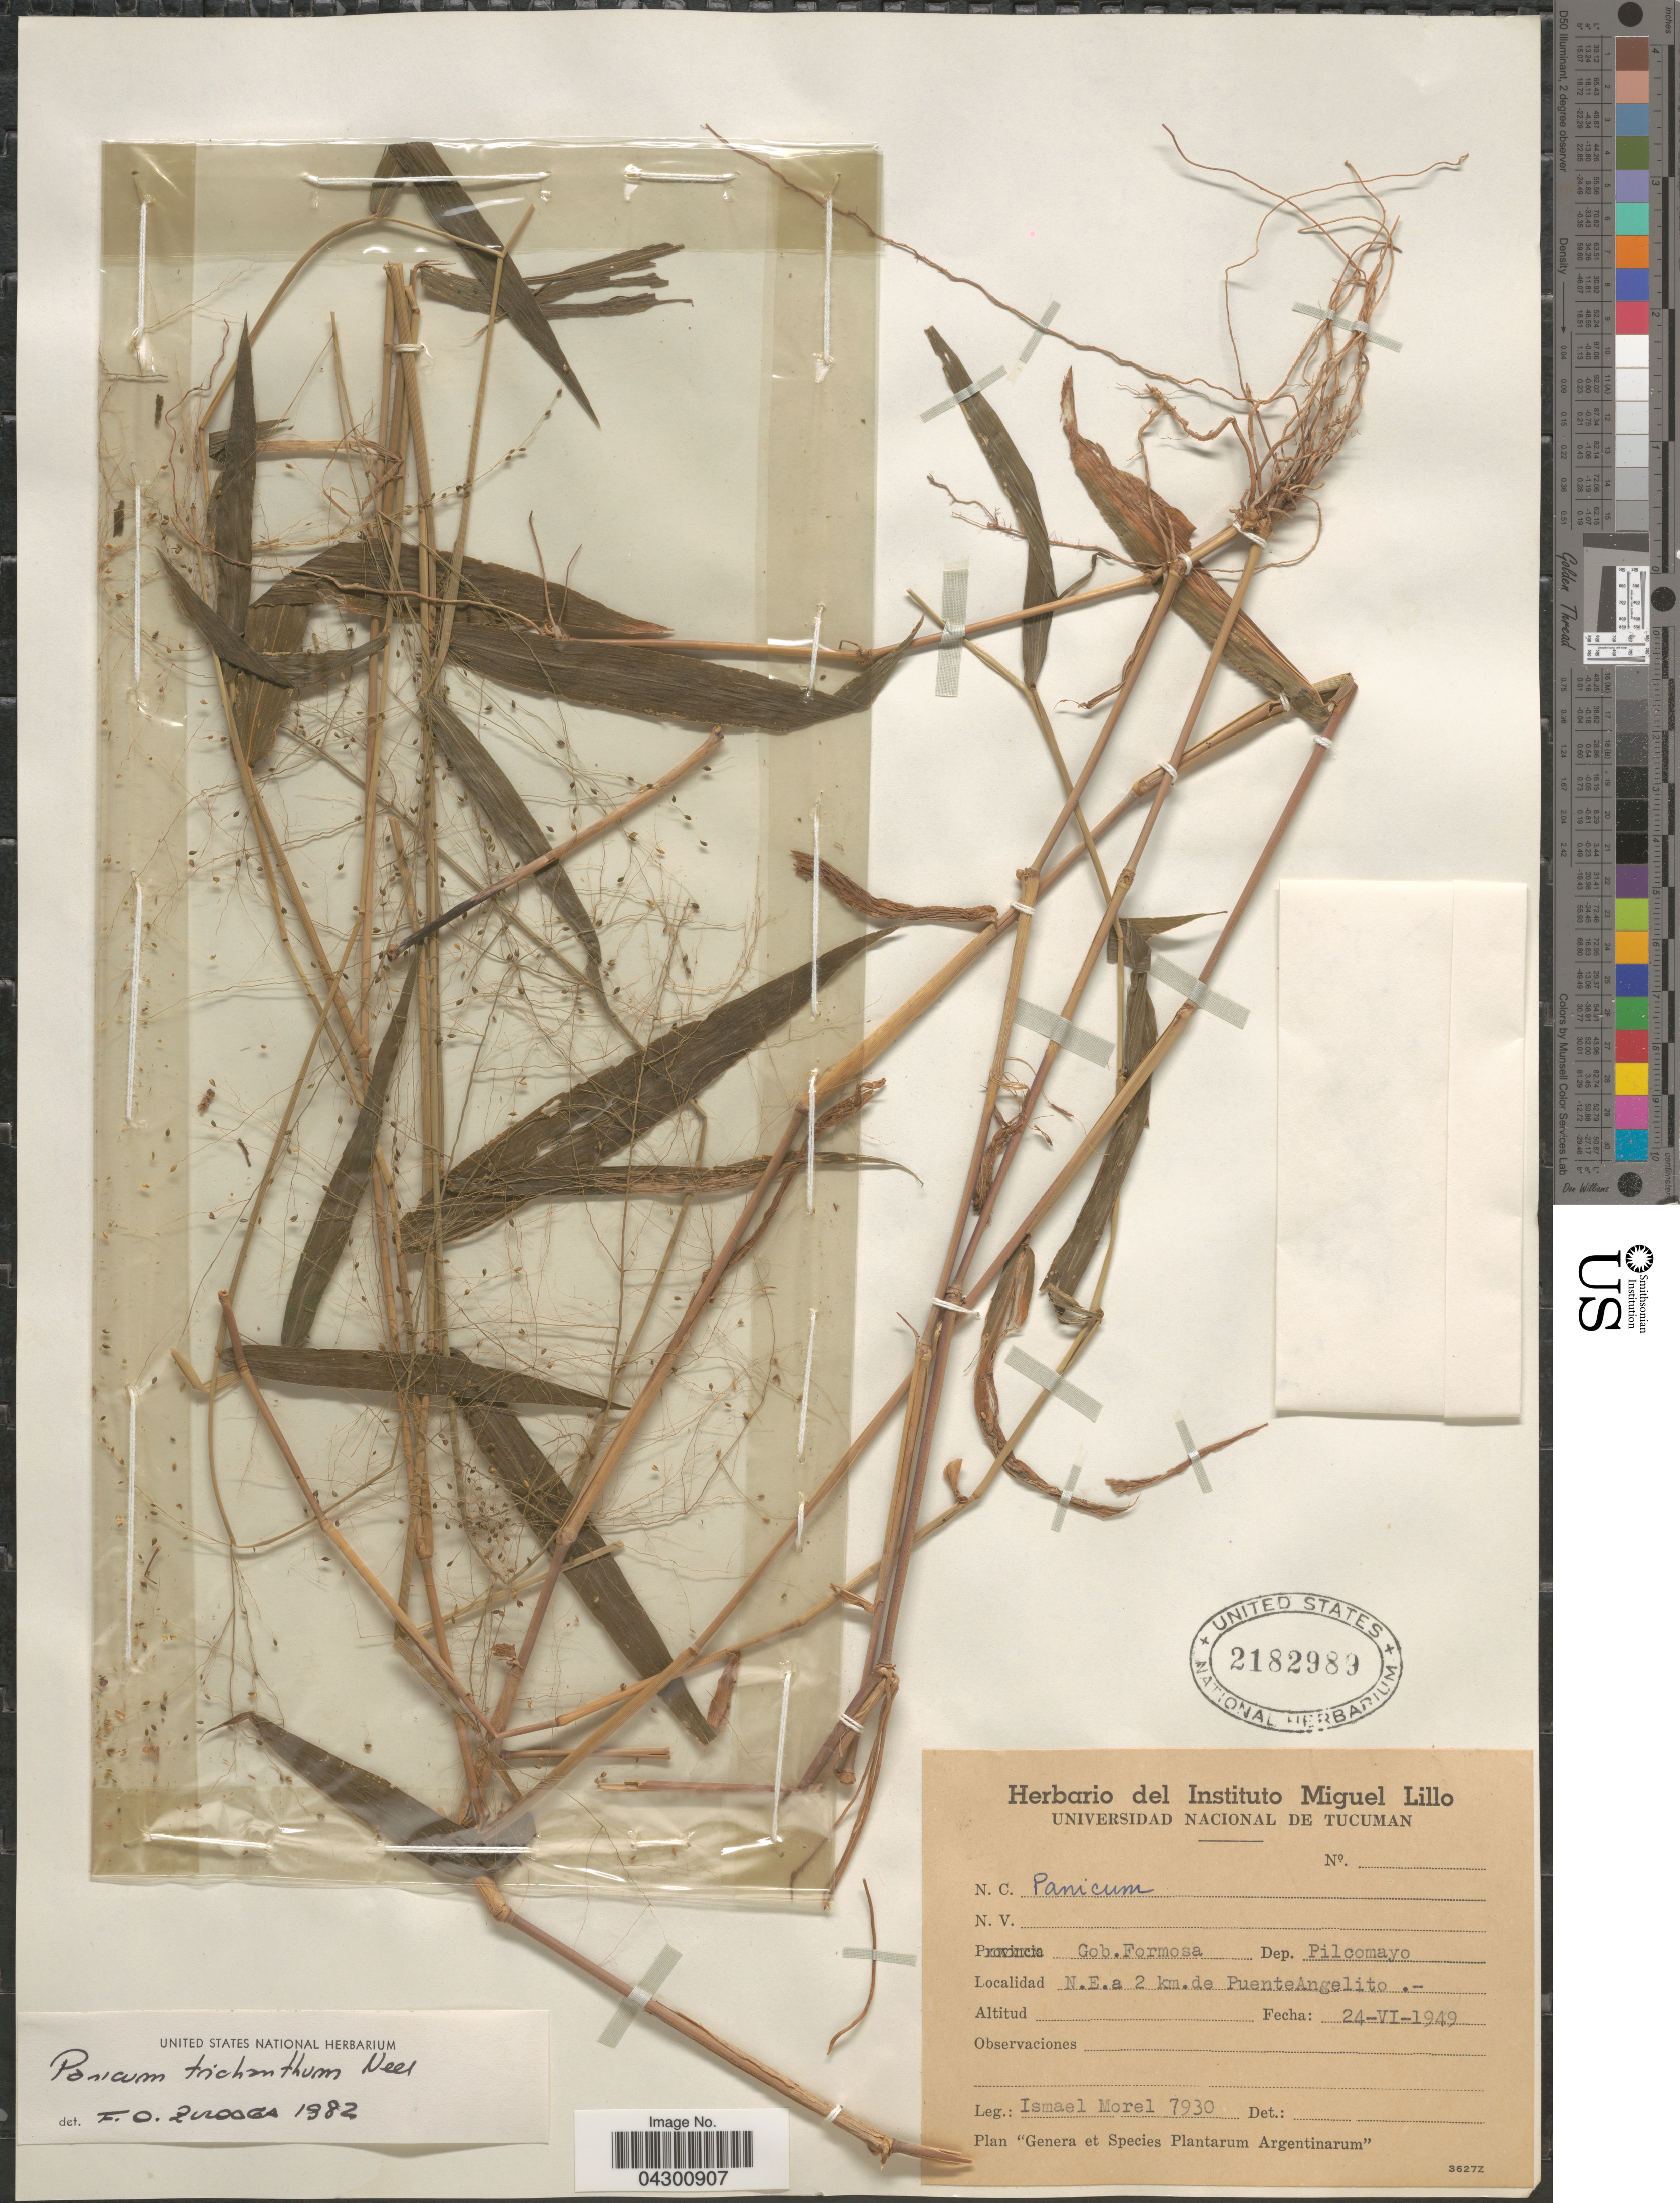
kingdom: Plantae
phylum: Tracheophyta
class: Liliopsida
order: Poales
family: Poaceae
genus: Panicum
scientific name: Panicum trichanthum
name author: Nees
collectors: I. Morel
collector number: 7930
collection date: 1949-06-24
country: Argentina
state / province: Formosa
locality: Gob. Formosa Dep. Pilcomayo. N.E.a 2 km.de Puente Angelito.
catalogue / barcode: US 2182989